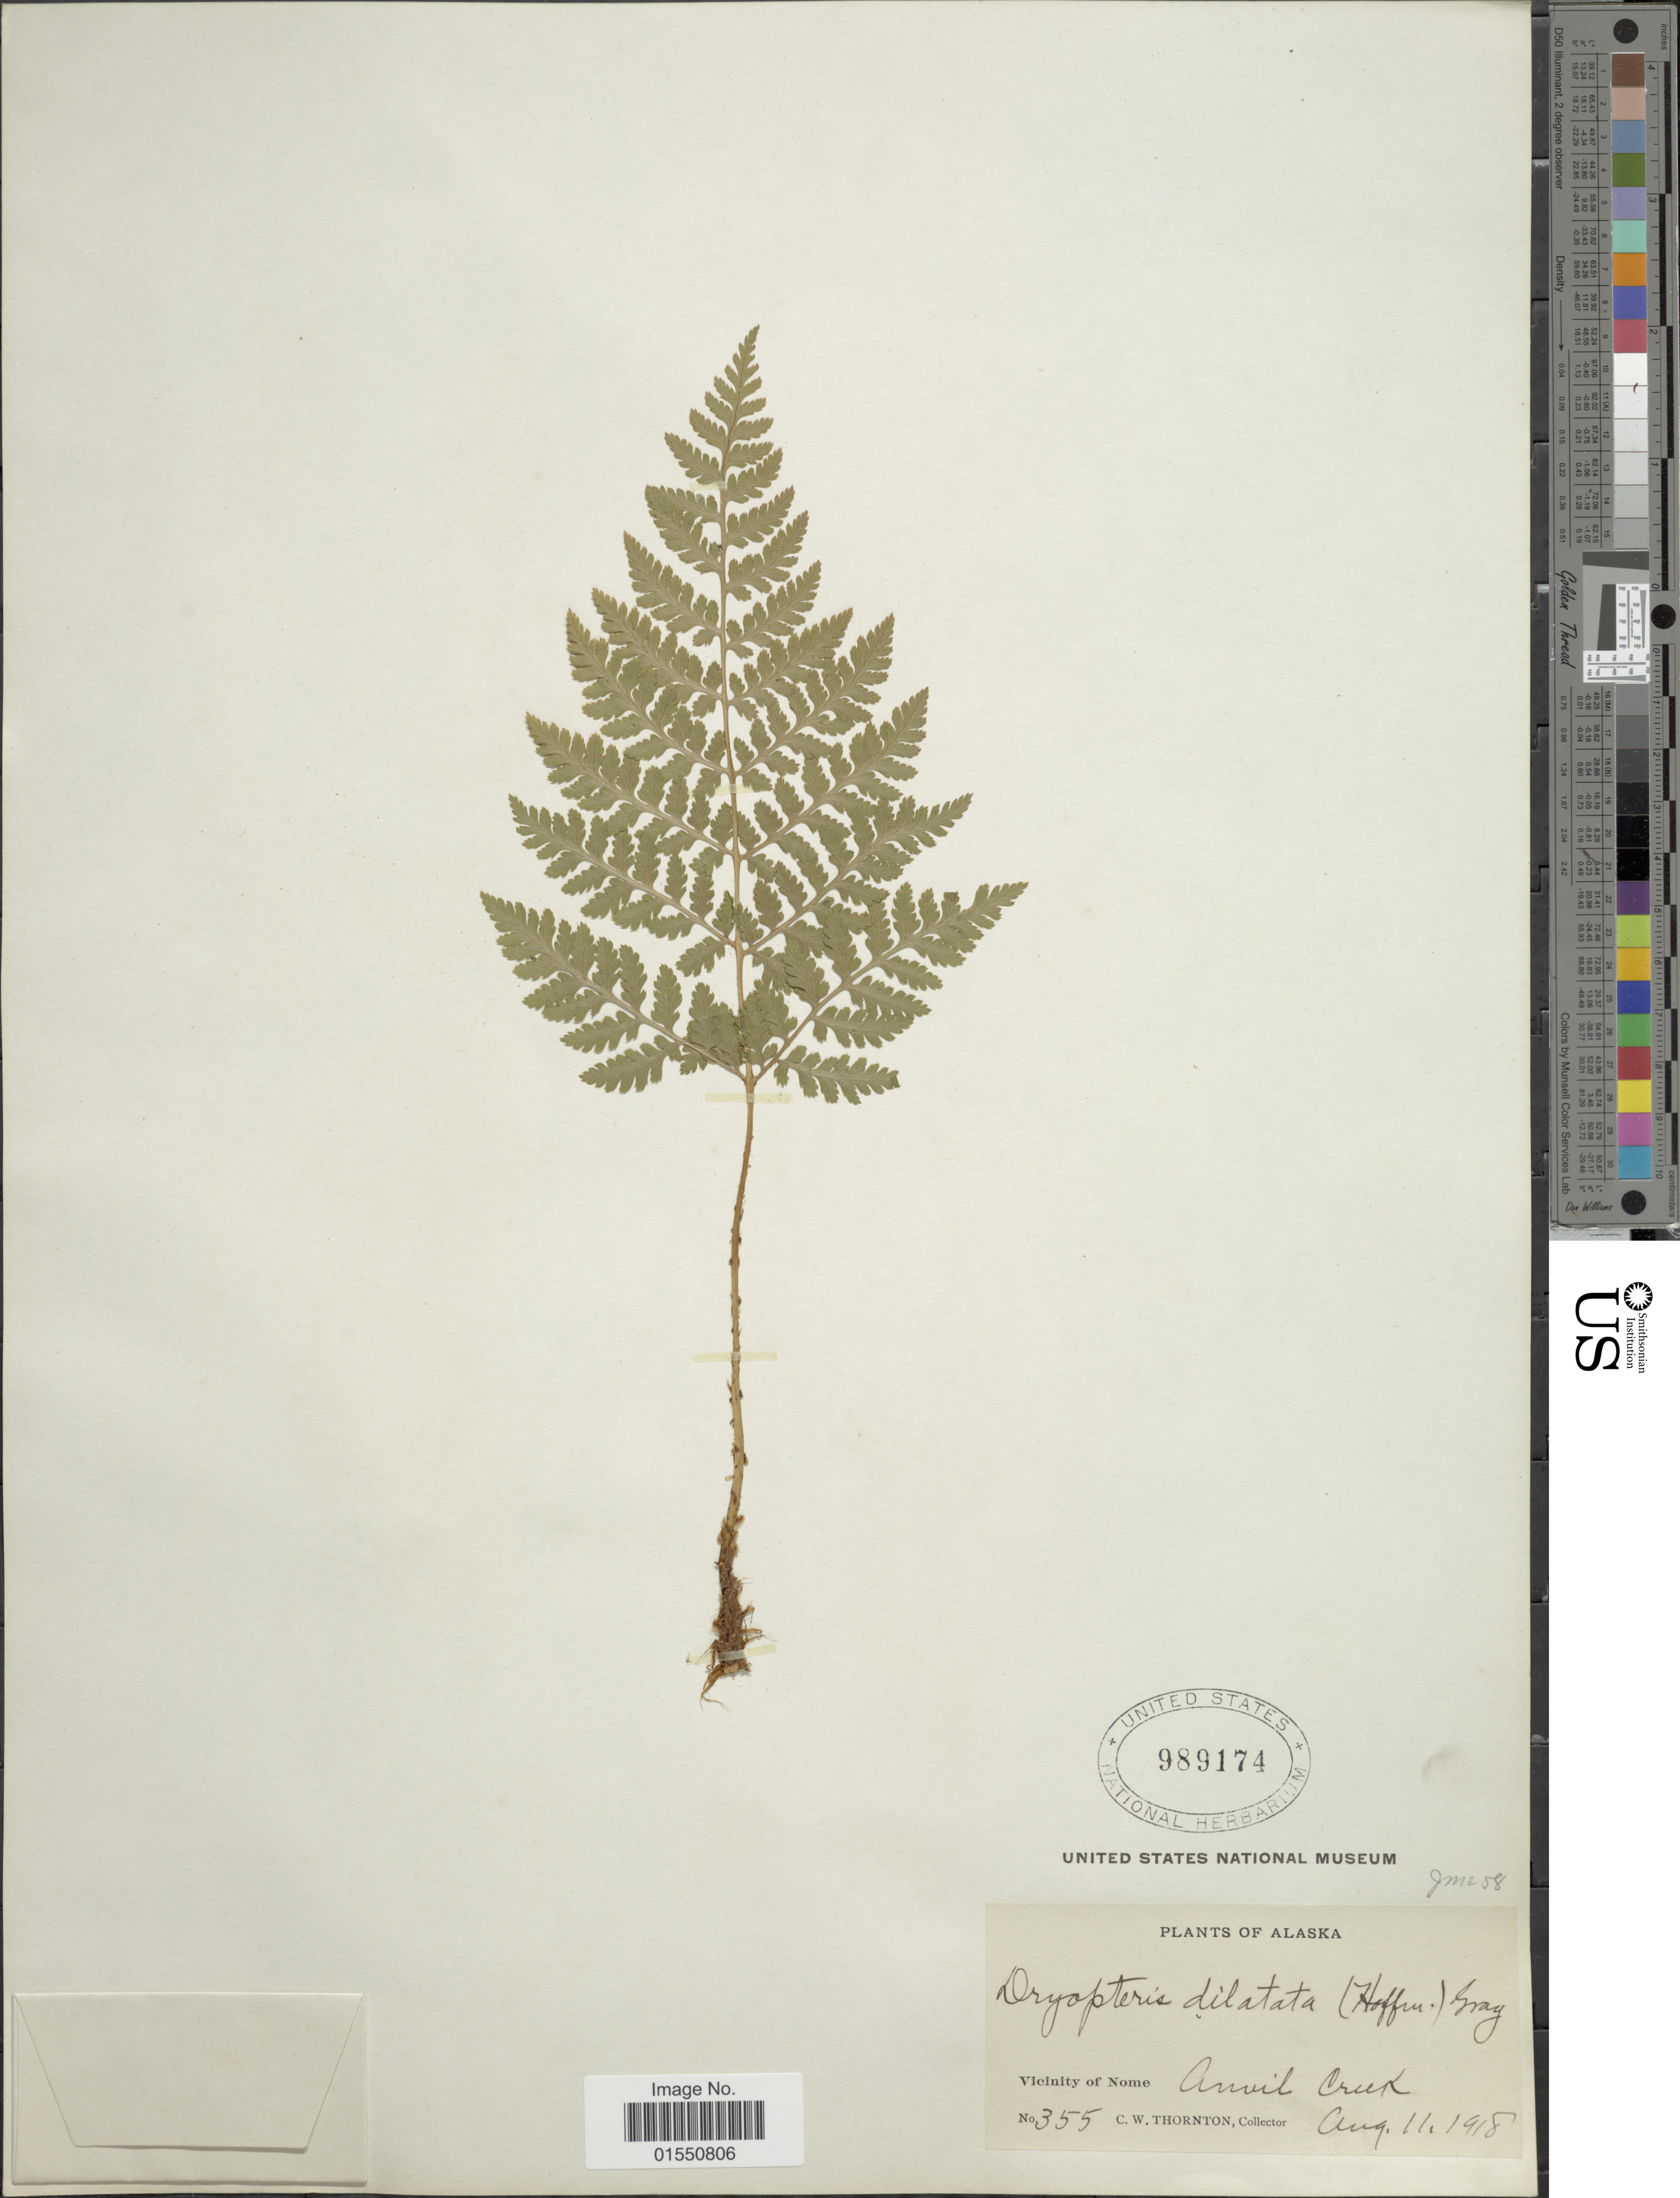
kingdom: Plantae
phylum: Tracheophyta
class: Polypodiopsida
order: Polypodiales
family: Dryopteridaceae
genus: Dryopteris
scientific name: Dryopteris expansa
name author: (C. Presl) Fraser-Jenk. & Jermy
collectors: C. Thornton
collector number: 355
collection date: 1918-08-11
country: United States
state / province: Alaska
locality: Vicinity of Nome. Anvil Creek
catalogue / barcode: US 989174